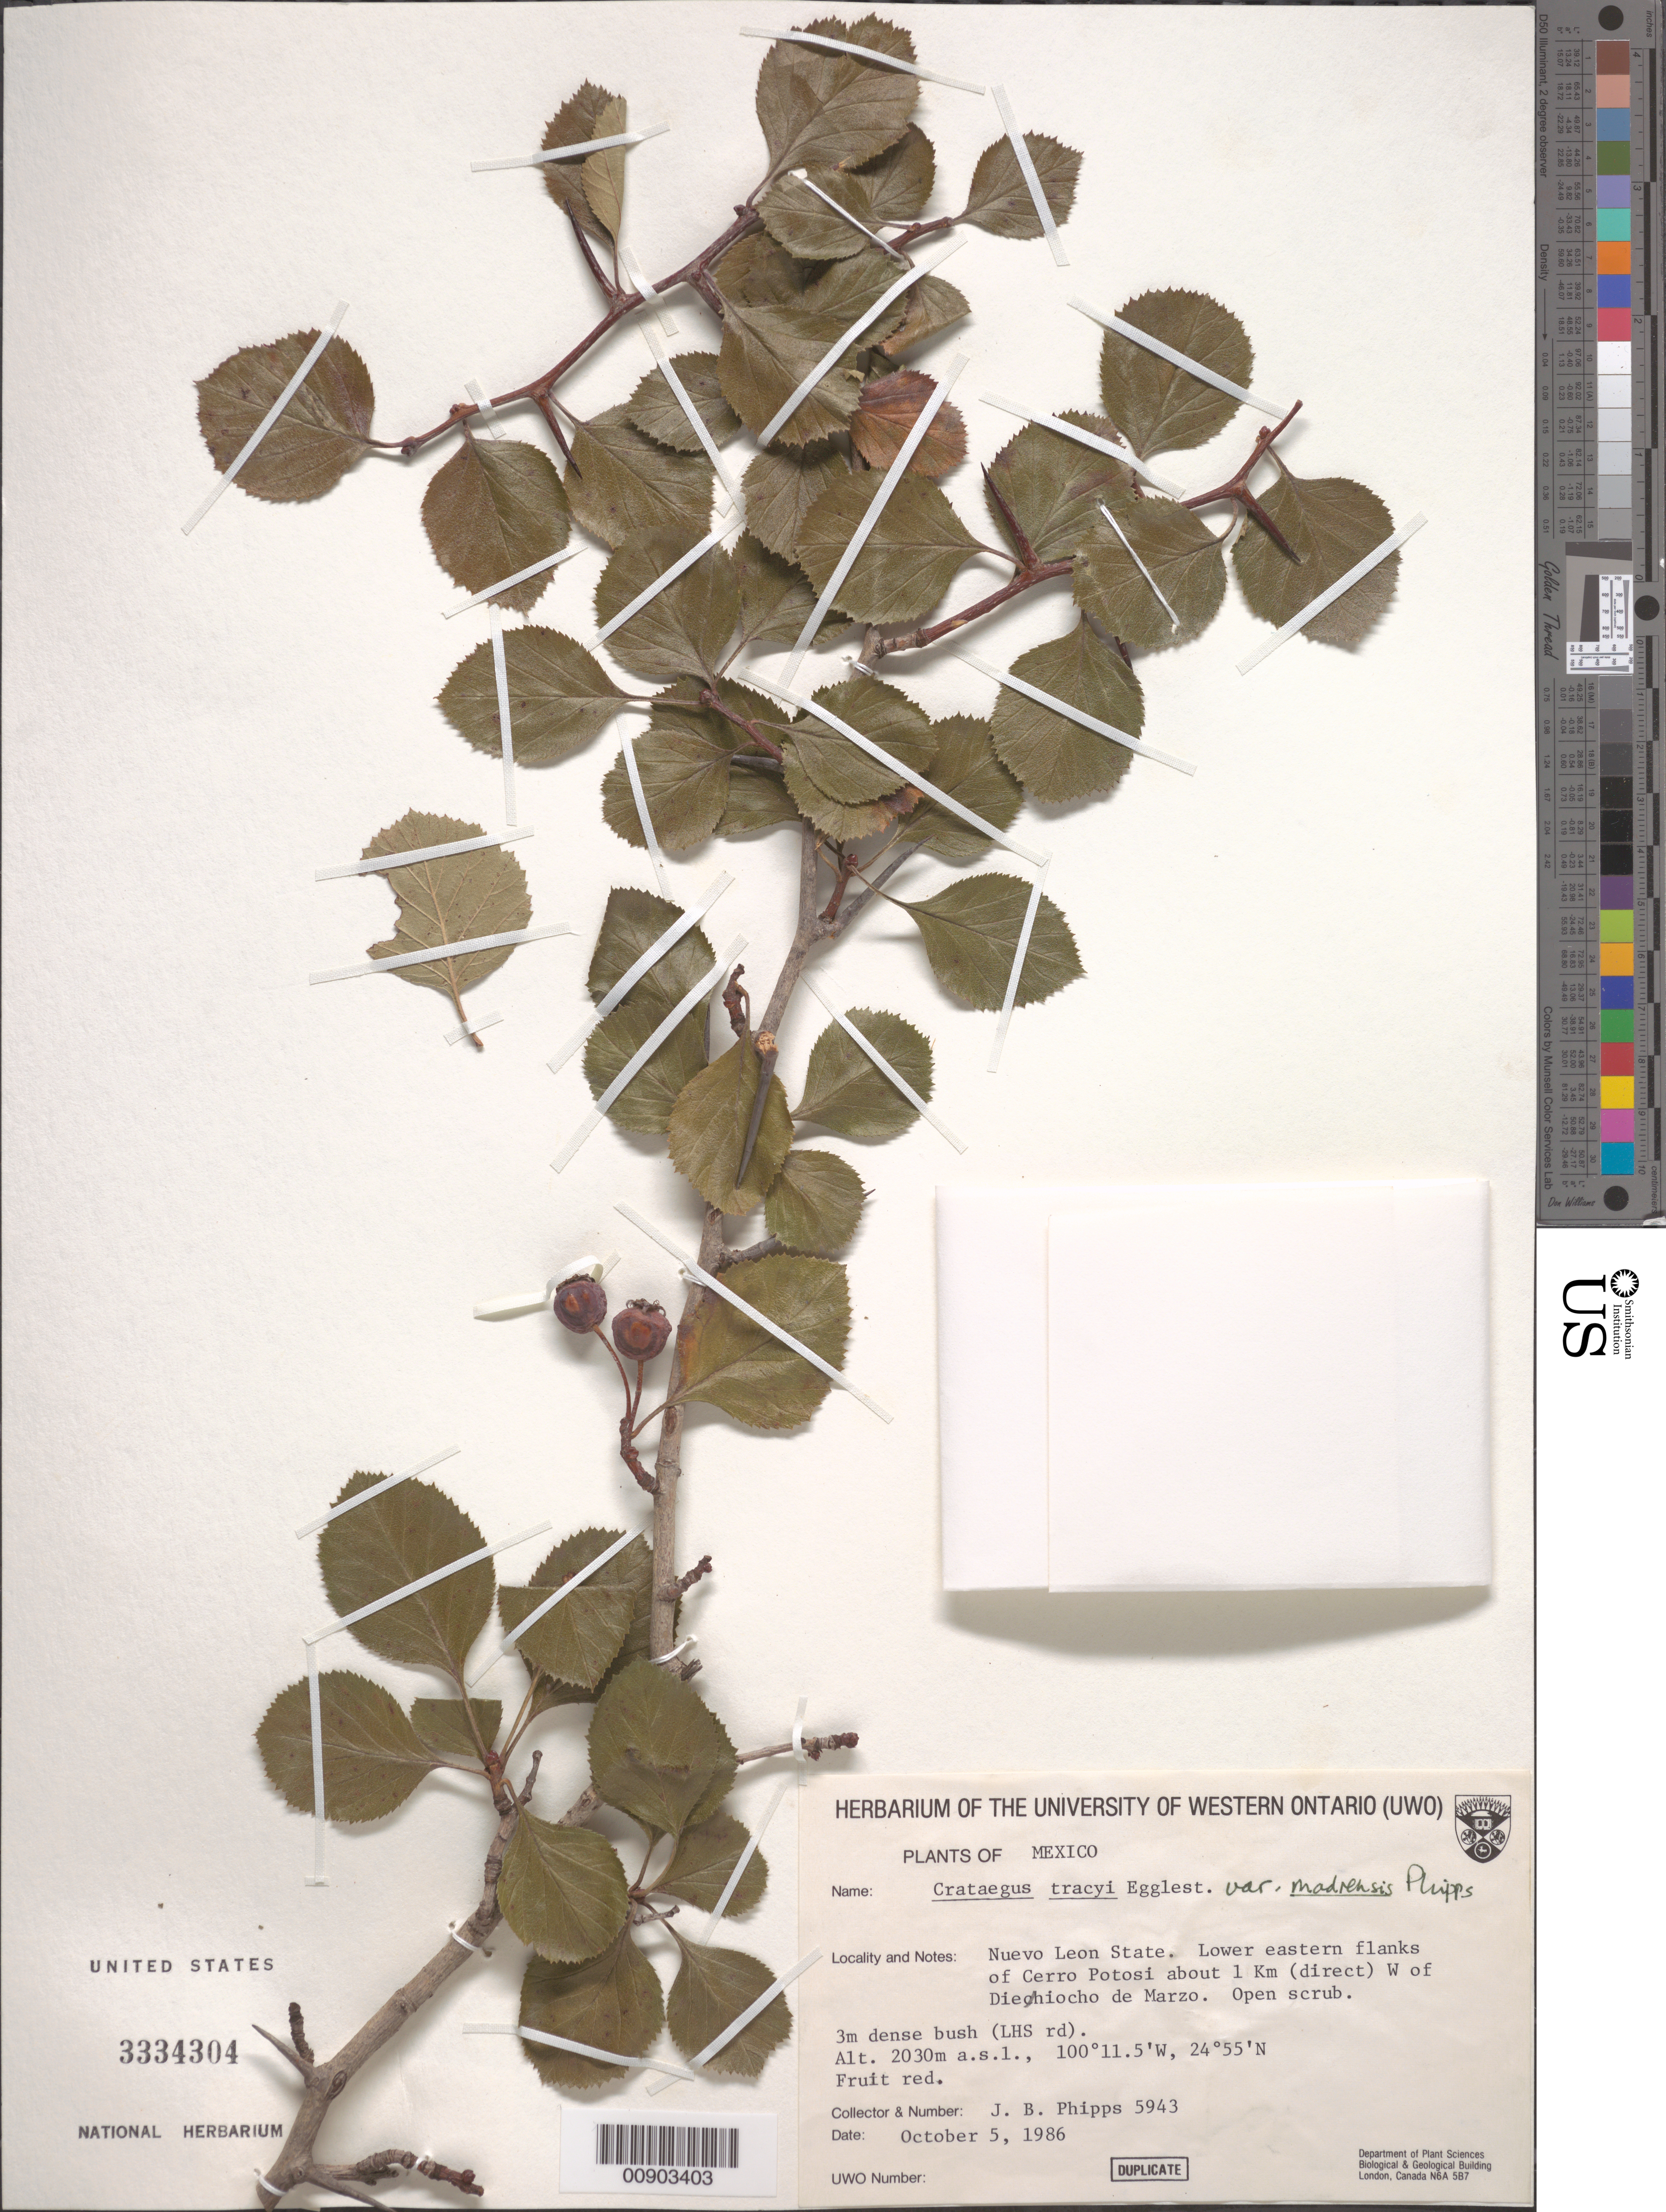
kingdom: Plantae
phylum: Tracheophyta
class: Magnoliopsida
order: Rosales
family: Rosaceae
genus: Crataegus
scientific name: Crataegus tracyi var. madrensis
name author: J.B. Phipps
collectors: J. Phipps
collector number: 5943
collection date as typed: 05 Oct 1986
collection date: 1986-10-05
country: Mexico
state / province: Nuevo León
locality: Nuevo León State. Lower eastern flanks of Cerro Potosí about 1 km (direct) W of Dieciocho de Marzo.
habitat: Open scrub.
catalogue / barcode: US 3334304